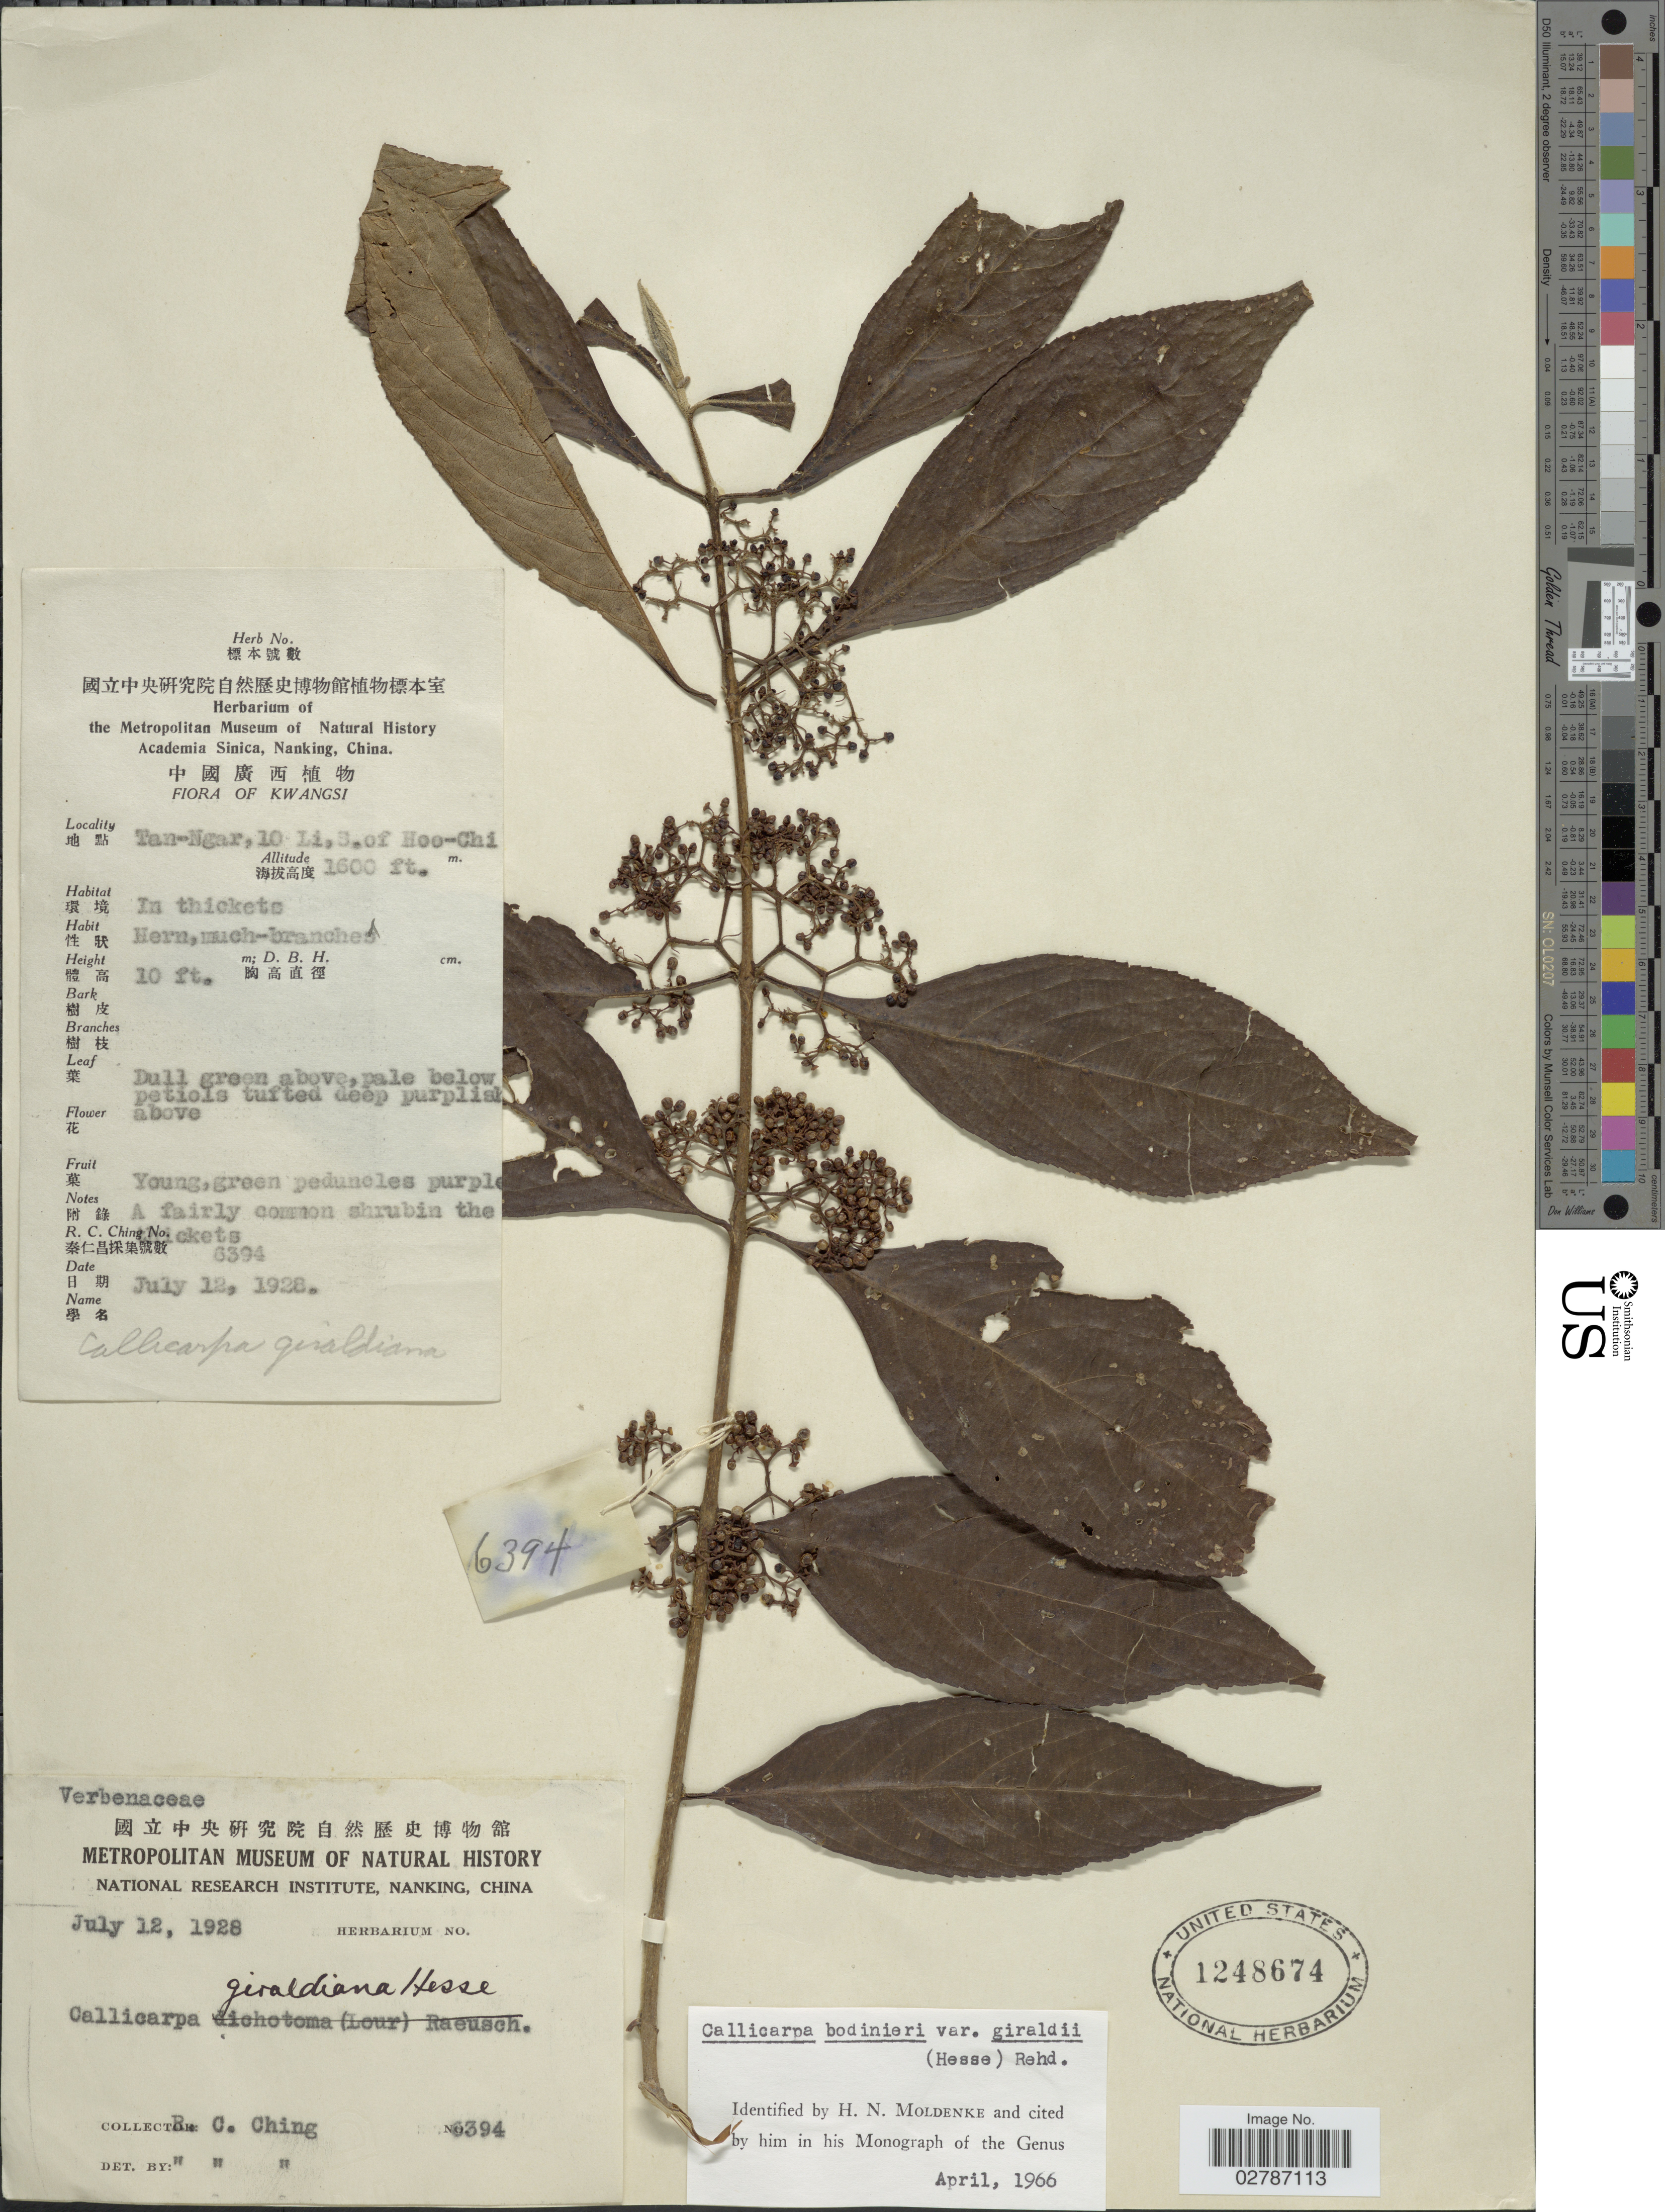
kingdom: Plantae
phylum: Tracheophyta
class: Magnoliopsida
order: Lamiales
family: Lamiaceae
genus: Callicarpa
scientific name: Callicarpa bodinieri var. giraldii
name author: (Hesse ex Rehder) Rehder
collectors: R. C. Ching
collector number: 6394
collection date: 1928-07-12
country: China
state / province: Guangxi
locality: Kwangsi. Tan-Ngar, 10 Lo, S. of Hoo-Chi.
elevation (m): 488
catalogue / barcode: US 1248674